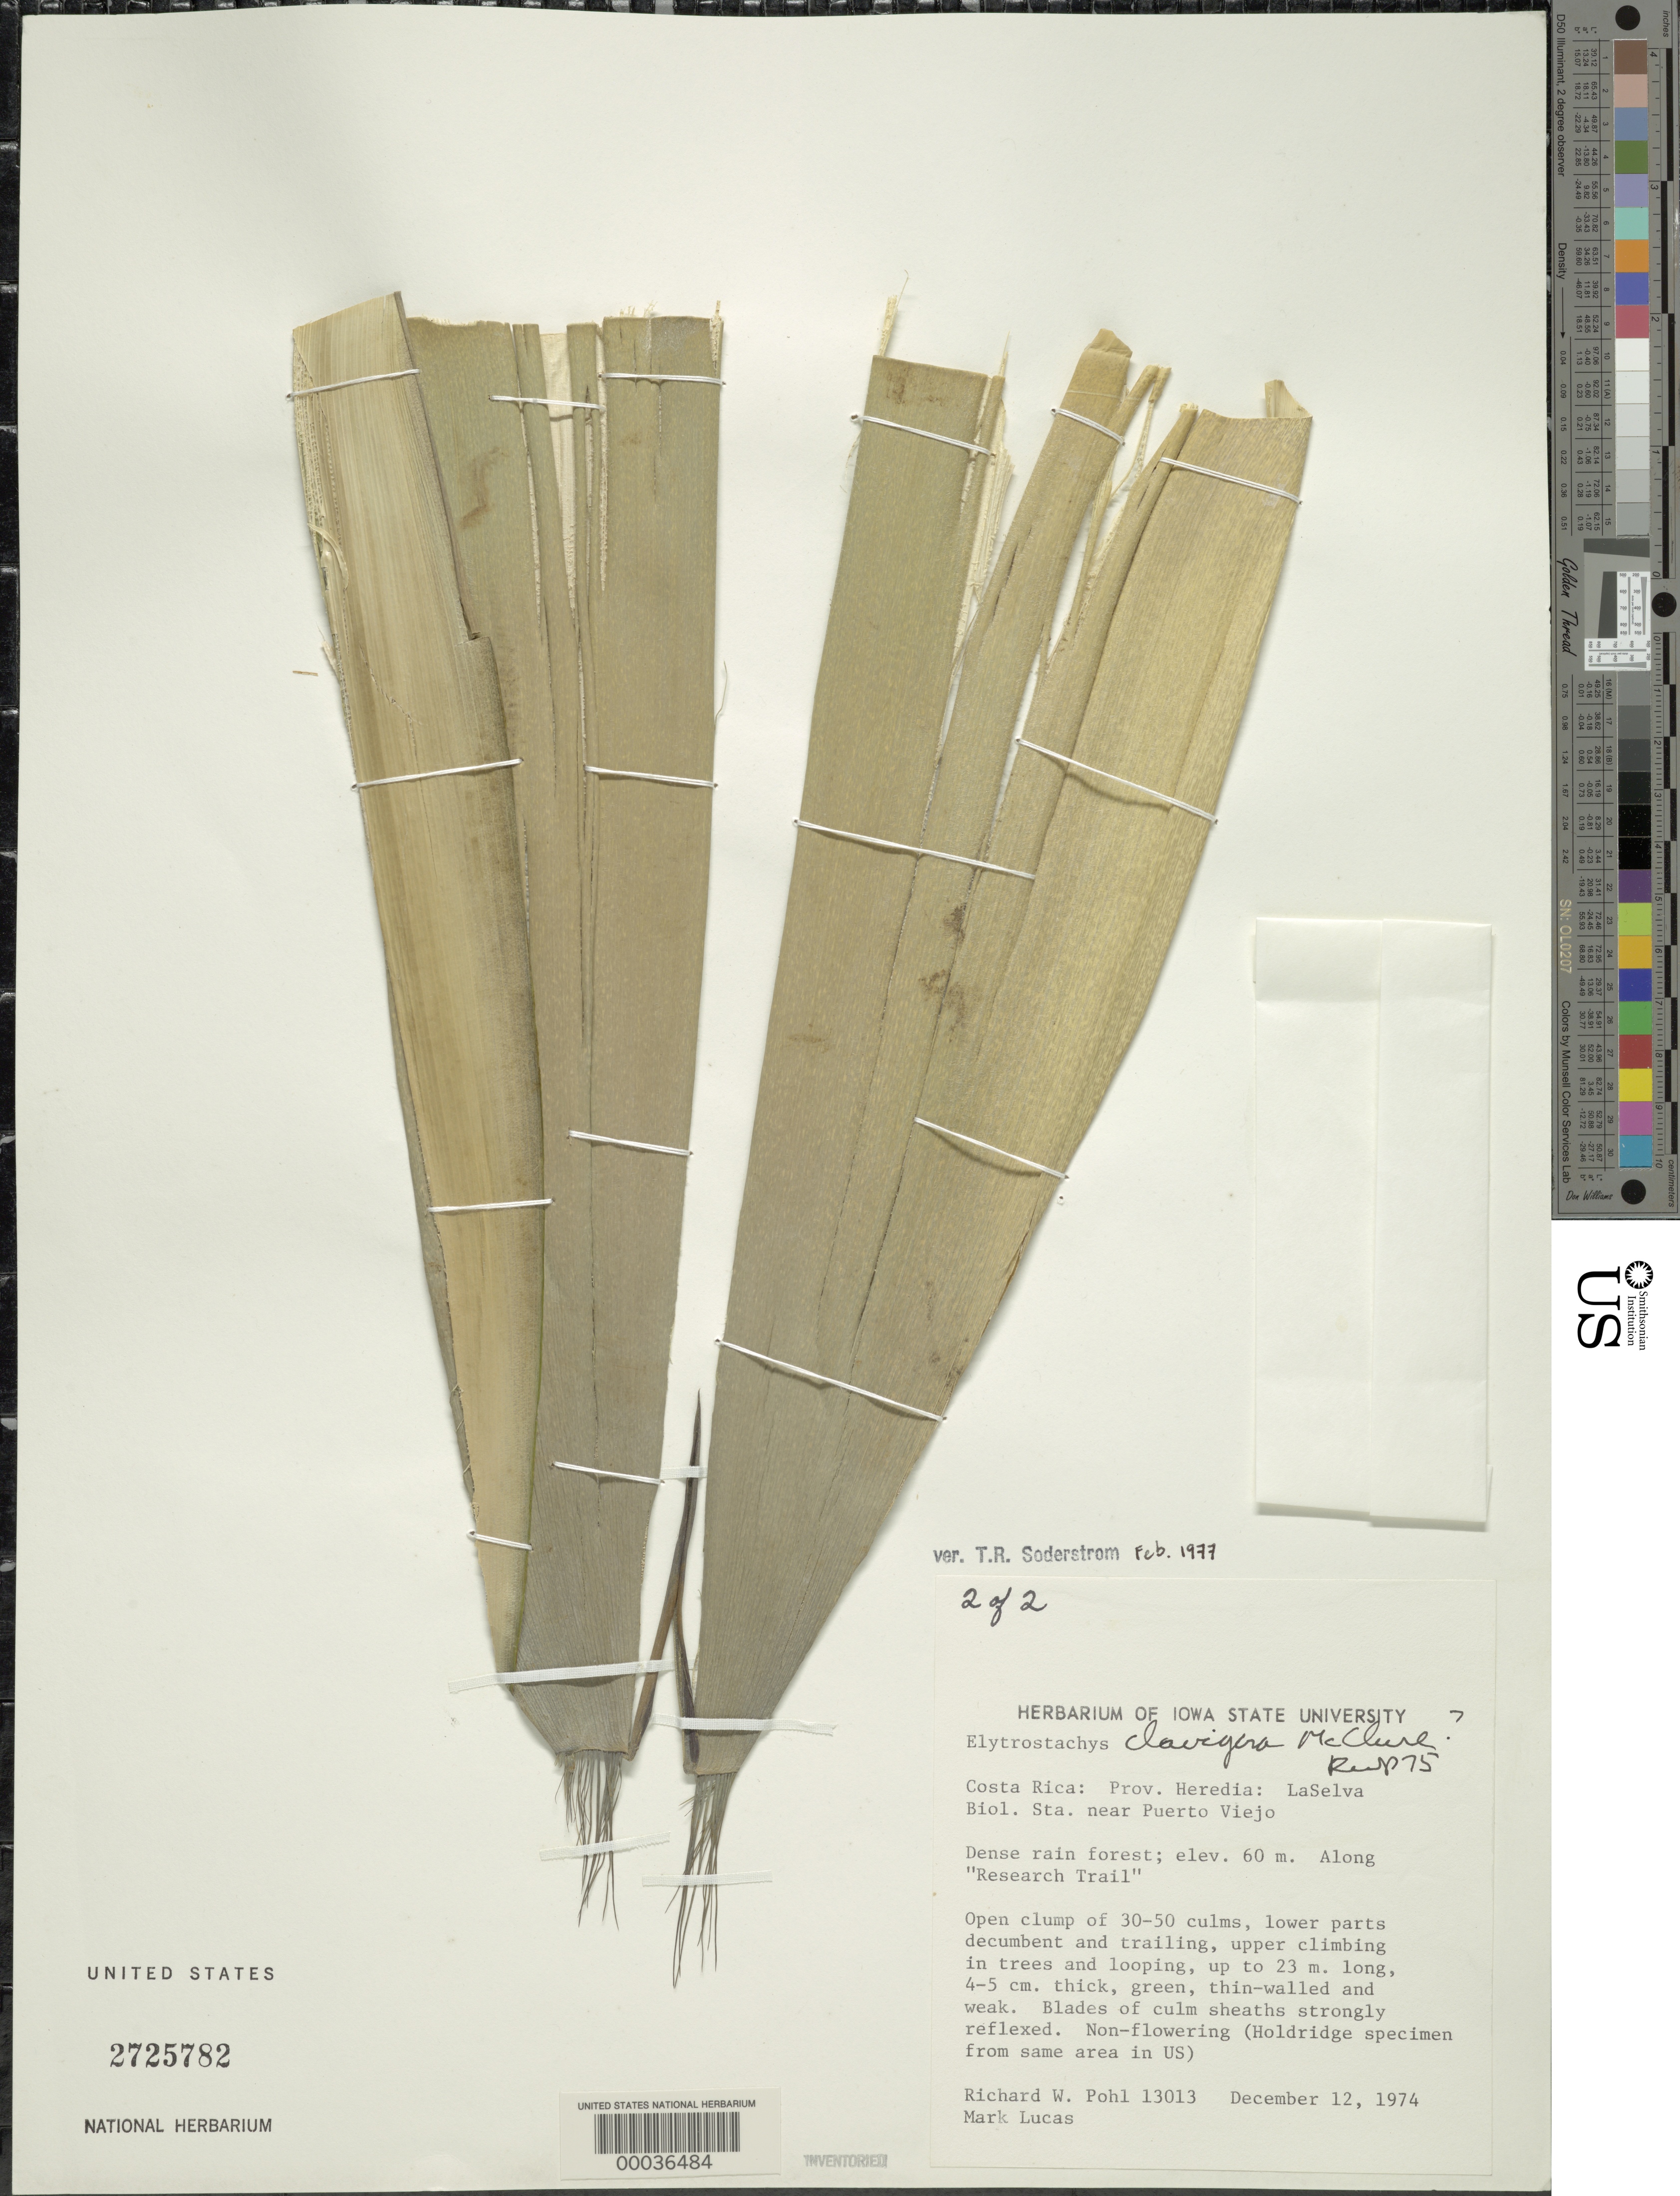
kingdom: Plantae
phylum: Tracheophyta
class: Liliopsida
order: Poales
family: Poaceae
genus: Elytrostachys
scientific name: Elytrostachys clavigera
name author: McClure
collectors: R. W. Pohl & M. Lucas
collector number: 13013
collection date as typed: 12 Dec 1974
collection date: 1974-12-12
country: Costa Rica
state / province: Heredia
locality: La selva biol. sta. near puerto viejo, along "research trail"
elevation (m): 60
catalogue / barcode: US 2725782